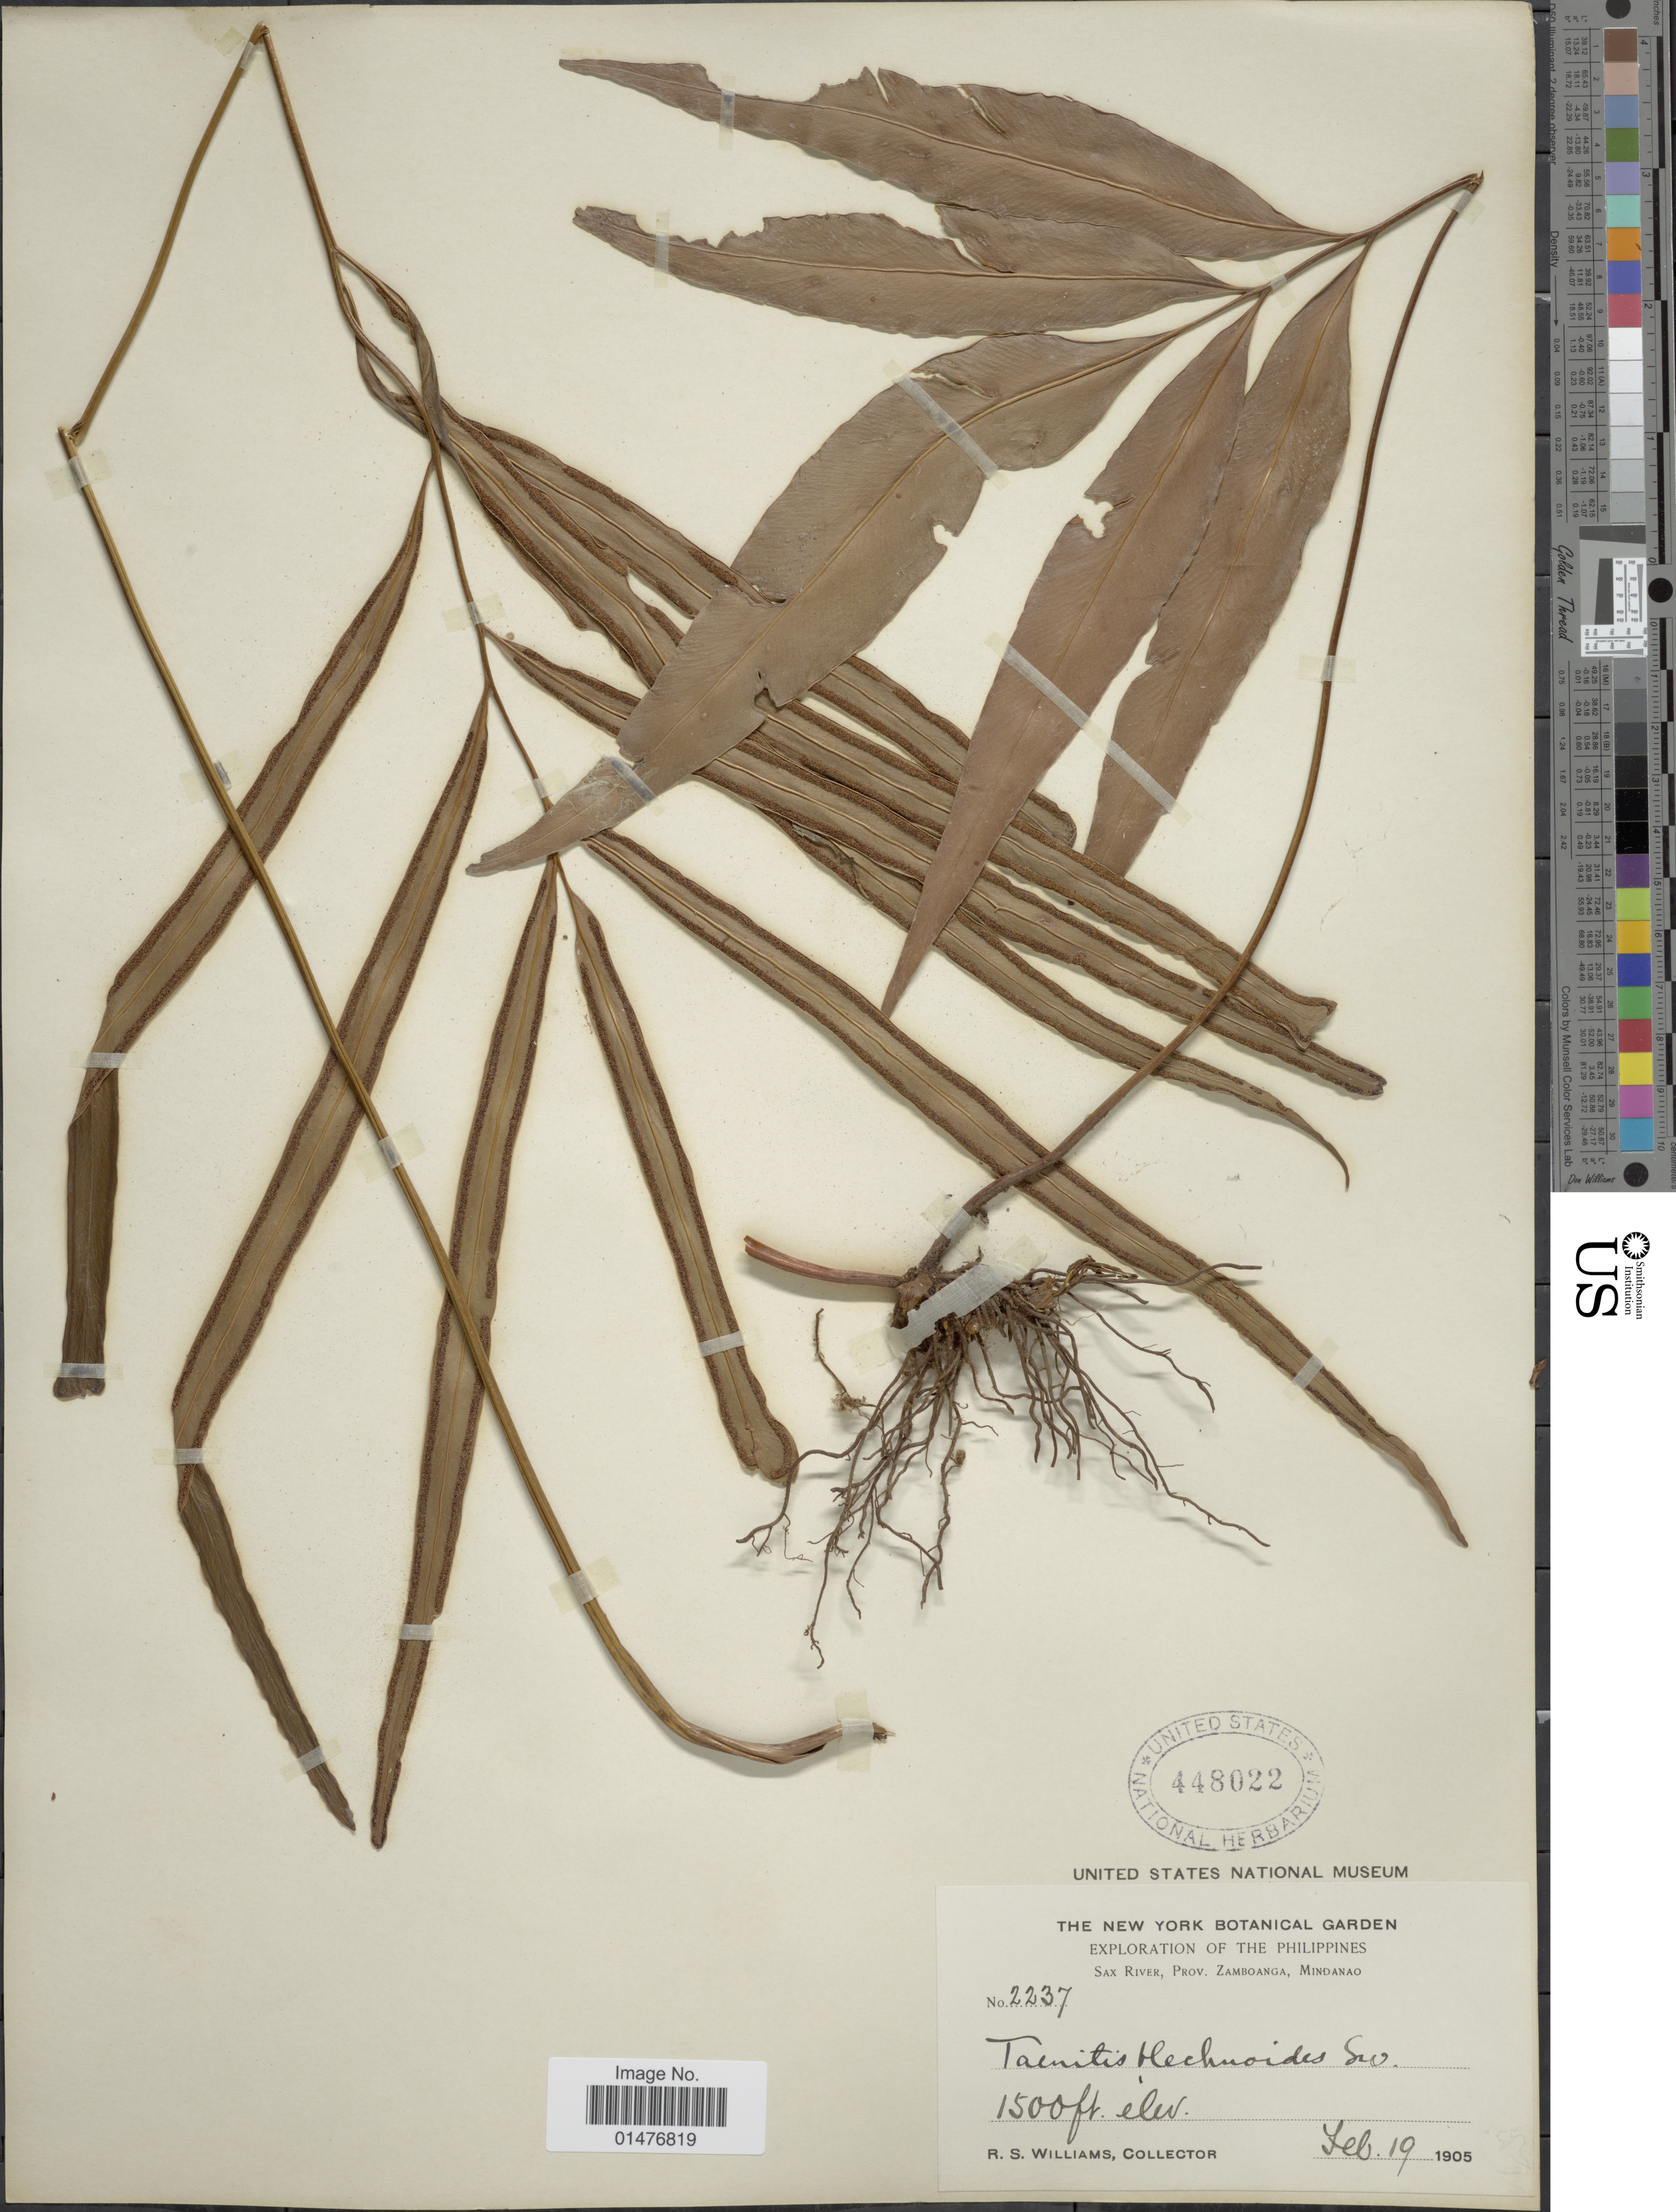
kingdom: Plantae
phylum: Tracheophyta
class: Polypodiopsida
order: Polypodiales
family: Pteridaceae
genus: Taenitis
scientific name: Taenitis blechnoides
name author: (Willd.) Sw.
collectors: R. S. Williams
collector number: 2237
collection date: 1905-02-19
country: Philippines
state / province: Zamboanga Peninsula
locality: Sax River, prov. Zamboanga, Mindanao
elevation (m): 457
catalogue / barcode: US 448022